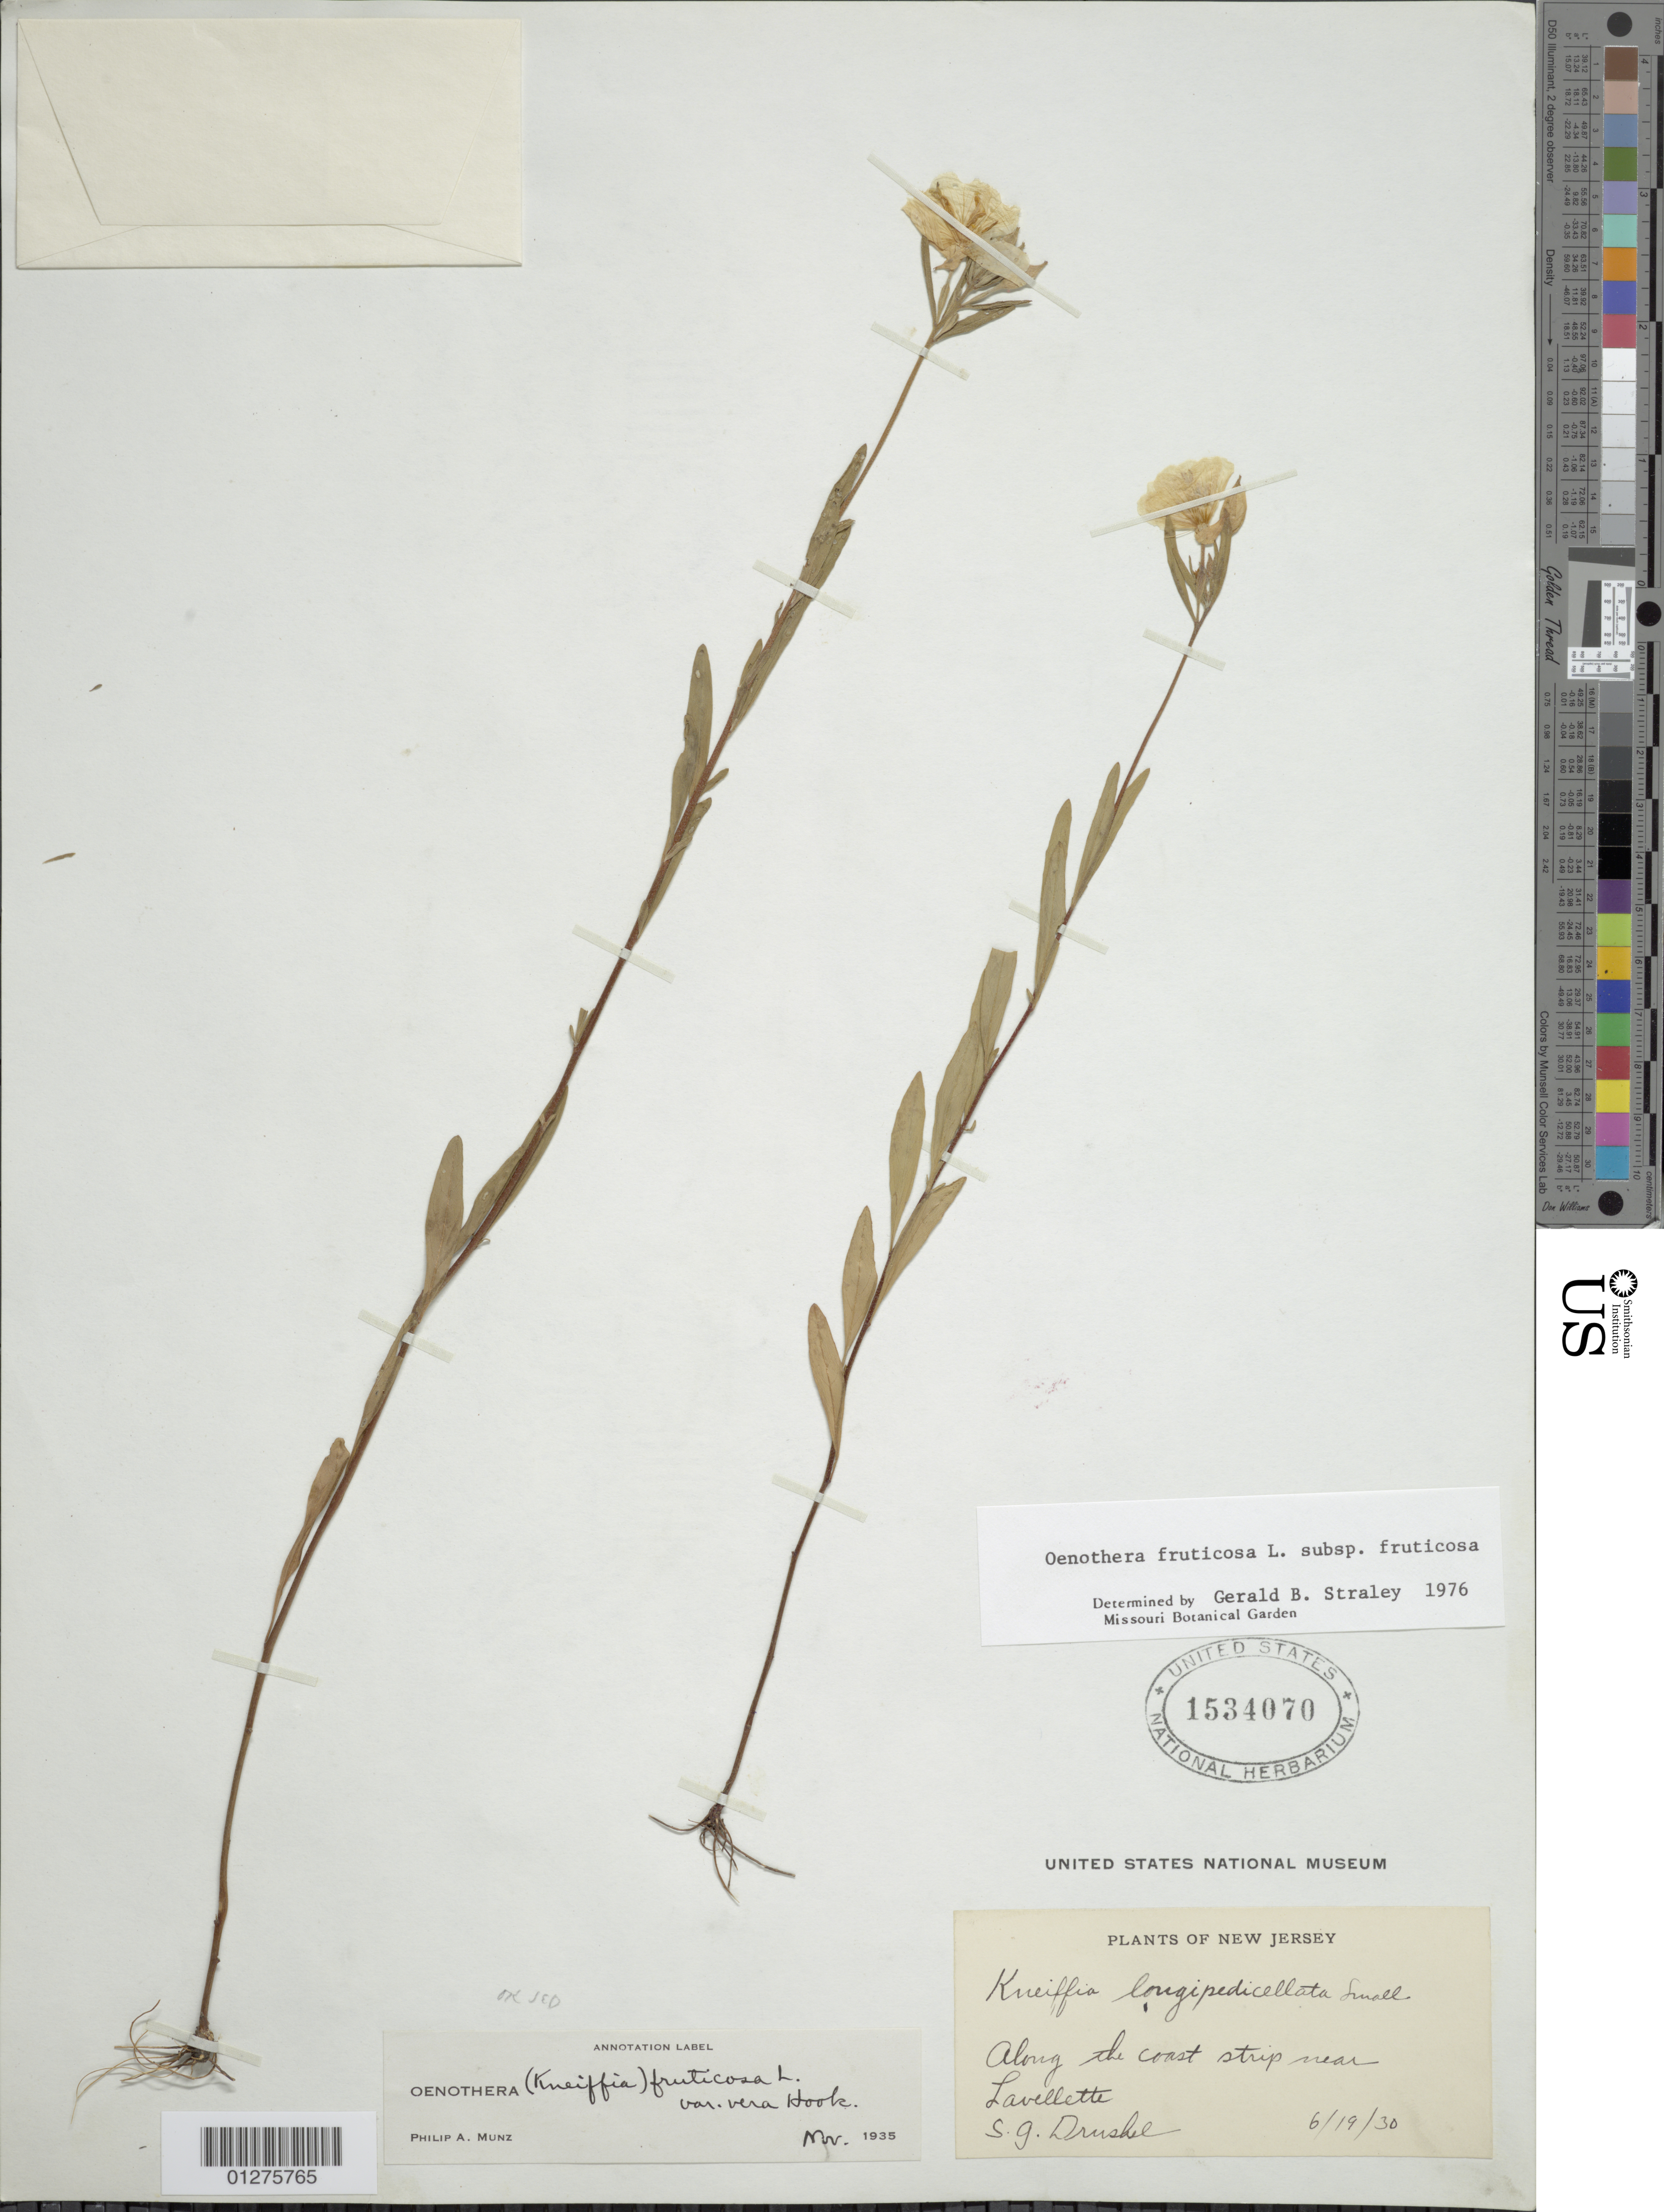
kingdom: Plantae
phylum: Tracheophyta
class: Magnoliopsida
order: Myrtales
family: Onagraceae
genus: Oenothera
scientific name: Oenothera fruticosa subsp. fruticosa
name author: L.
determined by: Straley, G. B.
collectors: J. A. Drushel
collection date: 1930-06-19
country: United States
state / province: New Jersey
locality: Along the coast strip near Lavallette.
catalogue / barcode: US 1534070